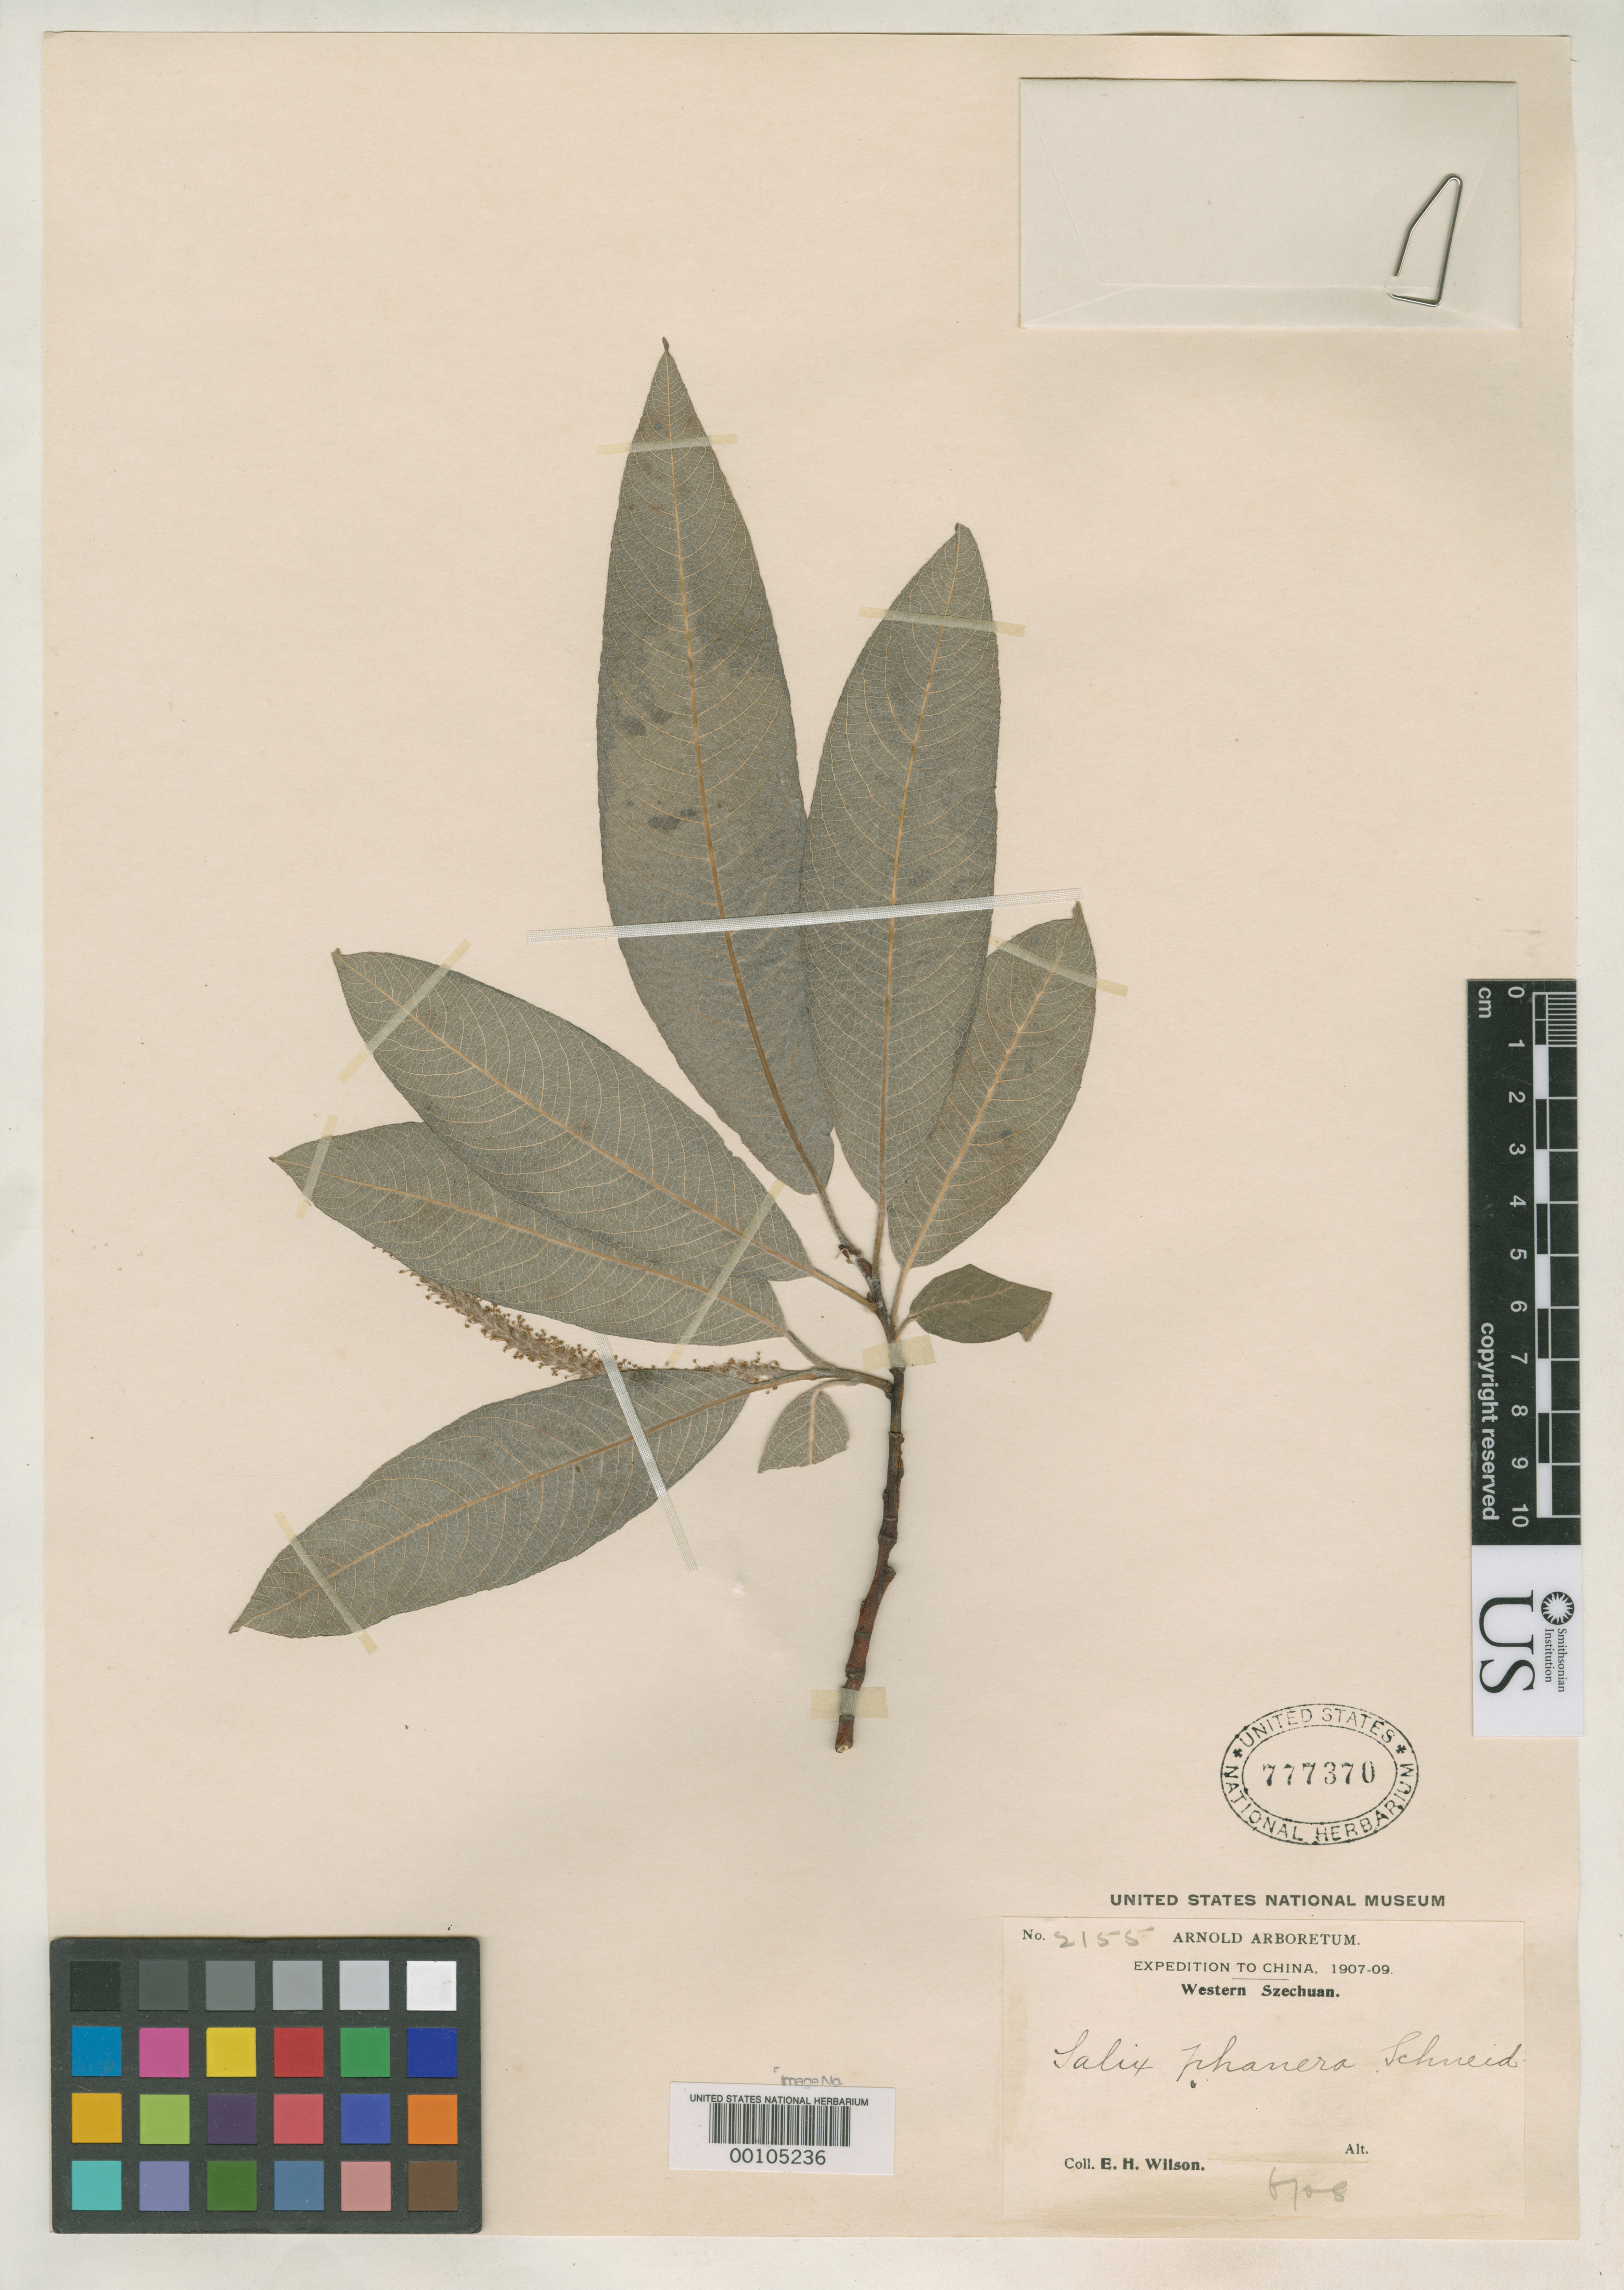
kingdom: Plantae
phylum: Tracheophyta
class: Magnoliopsida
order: Malpighiales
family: Salicaceae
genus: Salix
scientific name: Salix phanera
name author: C.K. Schneid. in Sarg.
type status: Isotype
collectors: E. H. Wilson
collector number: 2155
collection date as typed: Jun 1908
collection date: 1908-06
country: China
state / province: Sichuan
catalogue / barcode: US 777370